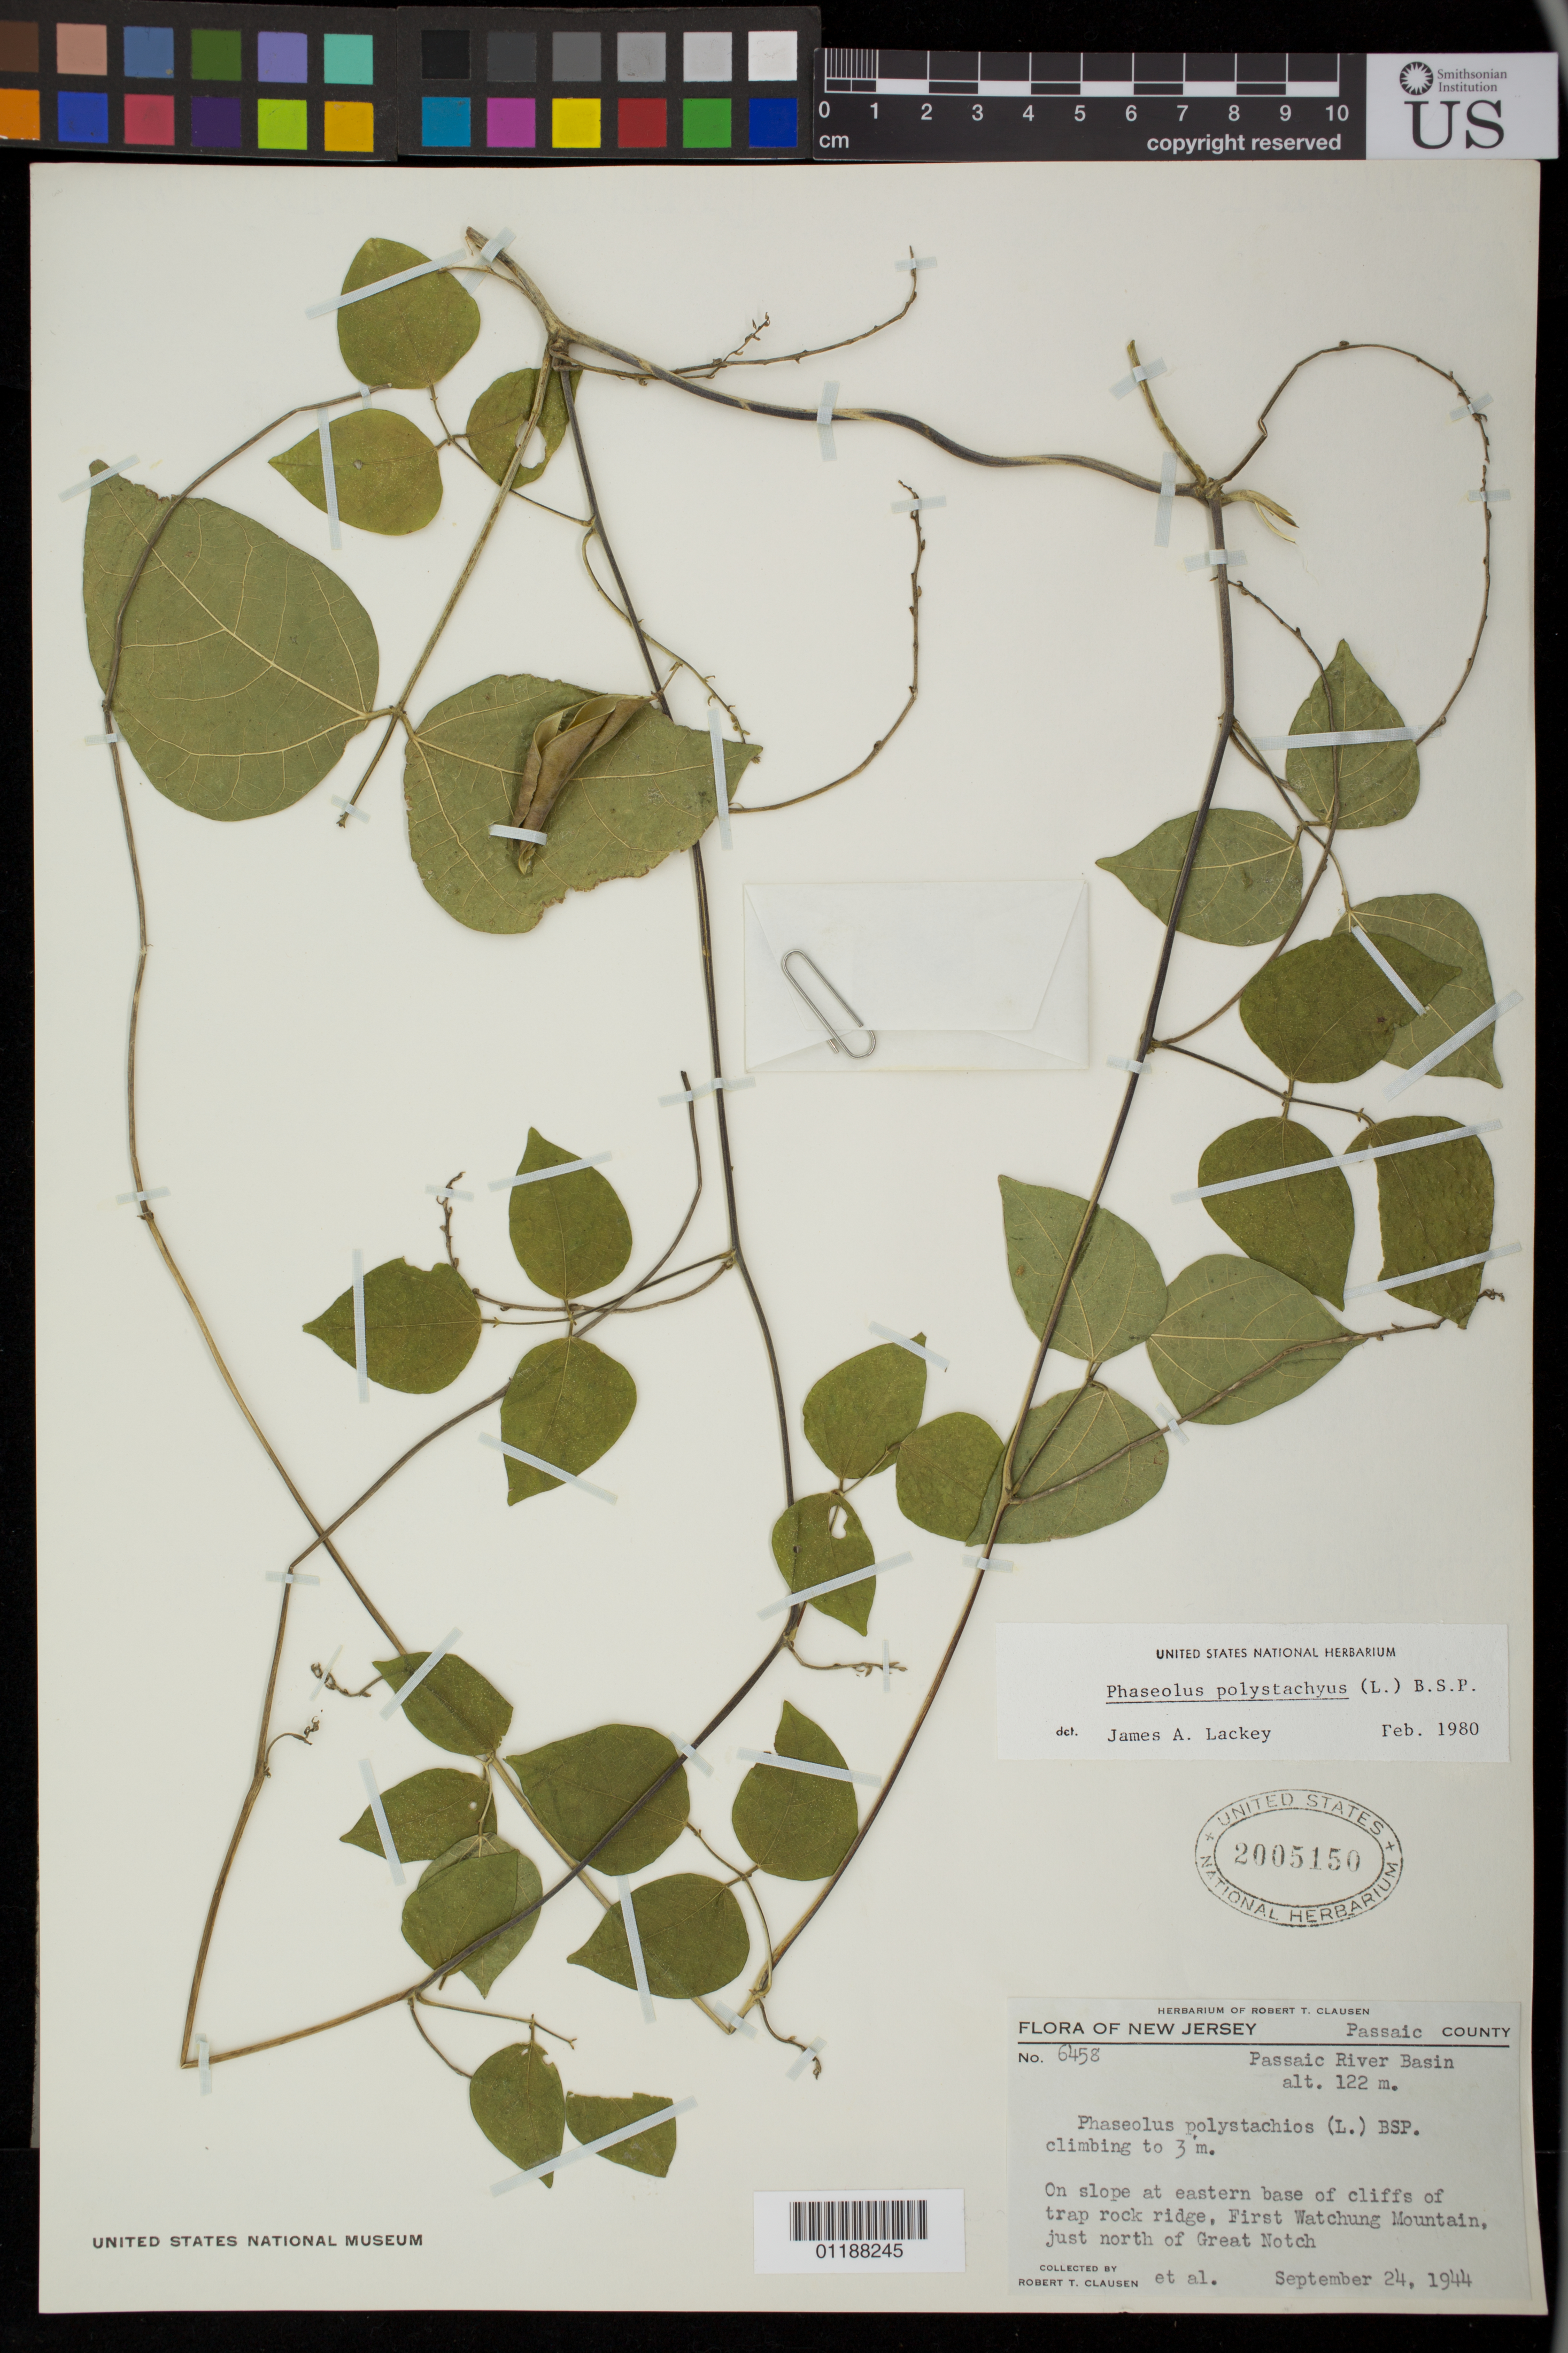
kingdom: Plantae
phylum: Tracheophyta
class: Magnoliopsida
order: Fabales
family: Fabaceae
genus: Phaseolus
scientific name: Phaseolus polystachios subsp. polystachios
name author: (L.) Britton, Stearns & Poggenb.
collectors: R. T. Clausen et al.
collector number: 6458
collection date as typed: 24 September 1944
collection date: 1944-09-24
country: United States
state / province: New Jersey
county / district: Passaic County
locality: First Watchung Mountain, just north of Great Notch, Passaic River basin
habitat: On slope at eastern base of cliffs of trap rock ridge.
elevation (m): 122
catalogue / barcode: US 2005150